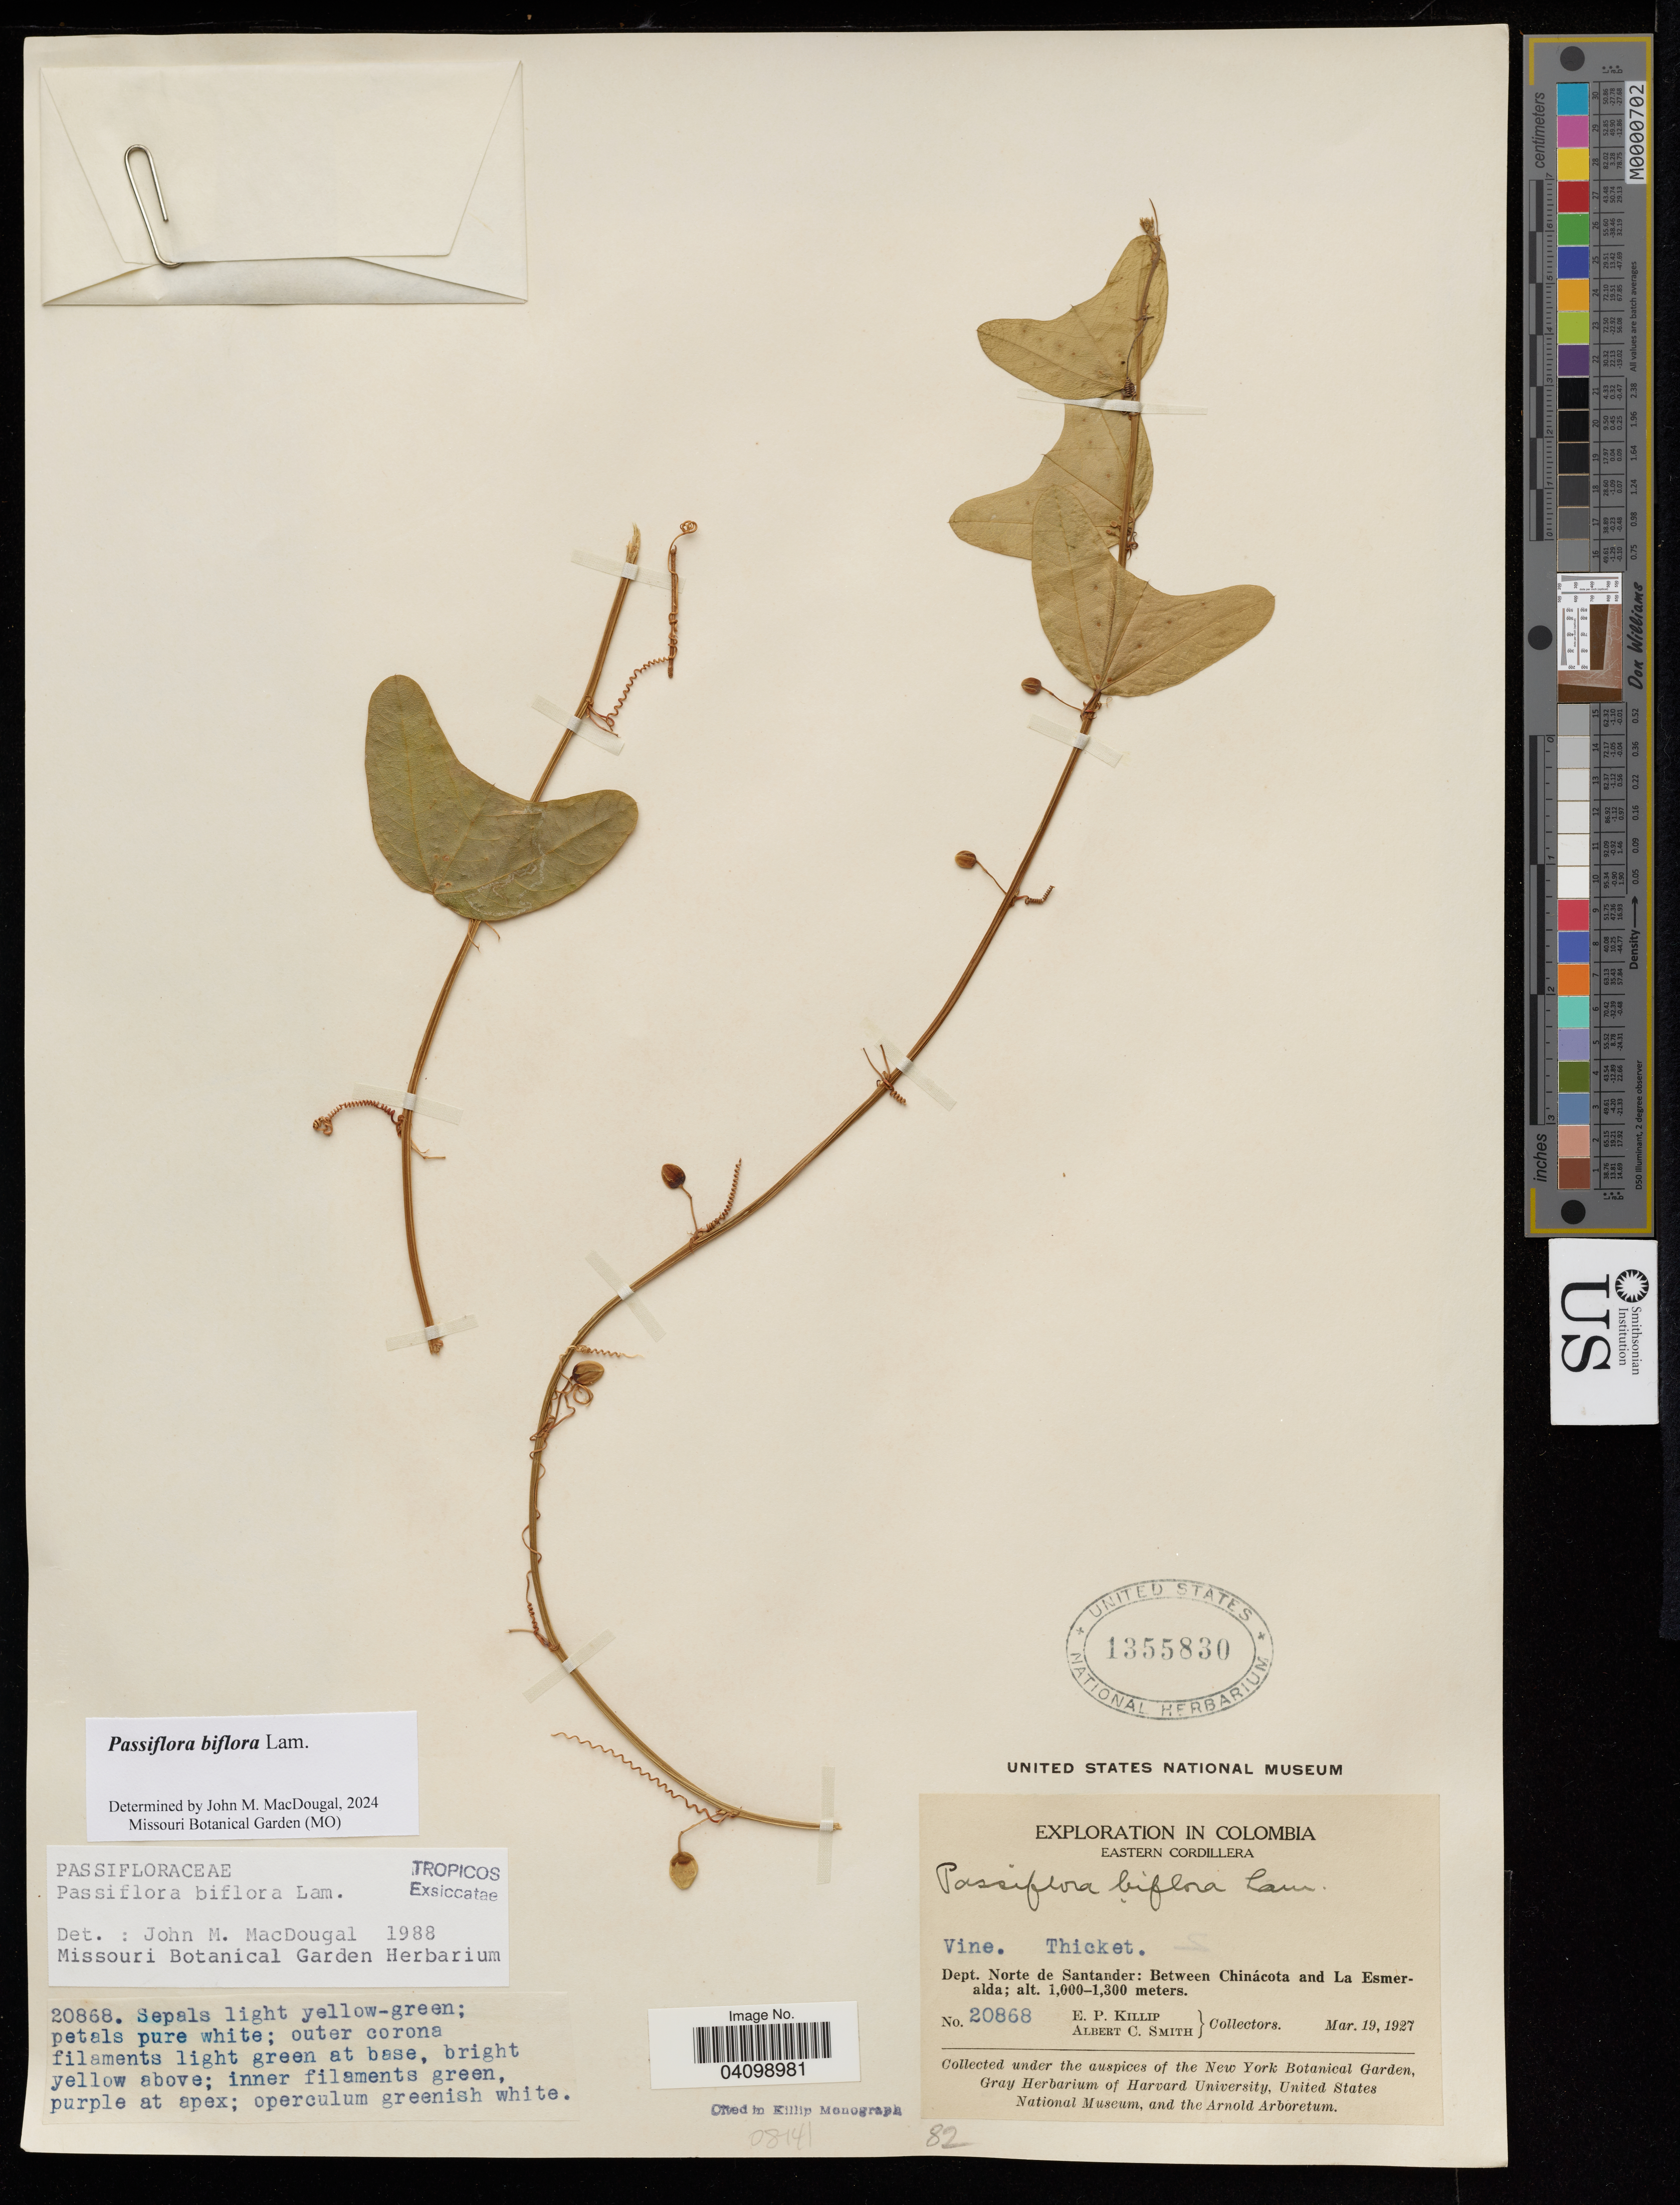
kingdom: Plantae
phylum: Tracheophyta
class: Magnoliopsida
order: Malpighiales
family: Passifloraceae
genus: Passiflora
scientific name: Passiflora biflora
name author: Lam.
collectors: E. P. Killip & A. C. Smith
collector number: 20868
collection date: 1927-03-19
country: Colombia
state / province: Norte de Santander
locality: Eastern Cordillera. Between Chinácota and La Esmeralda.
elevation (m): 1000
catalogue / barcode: US 1355830